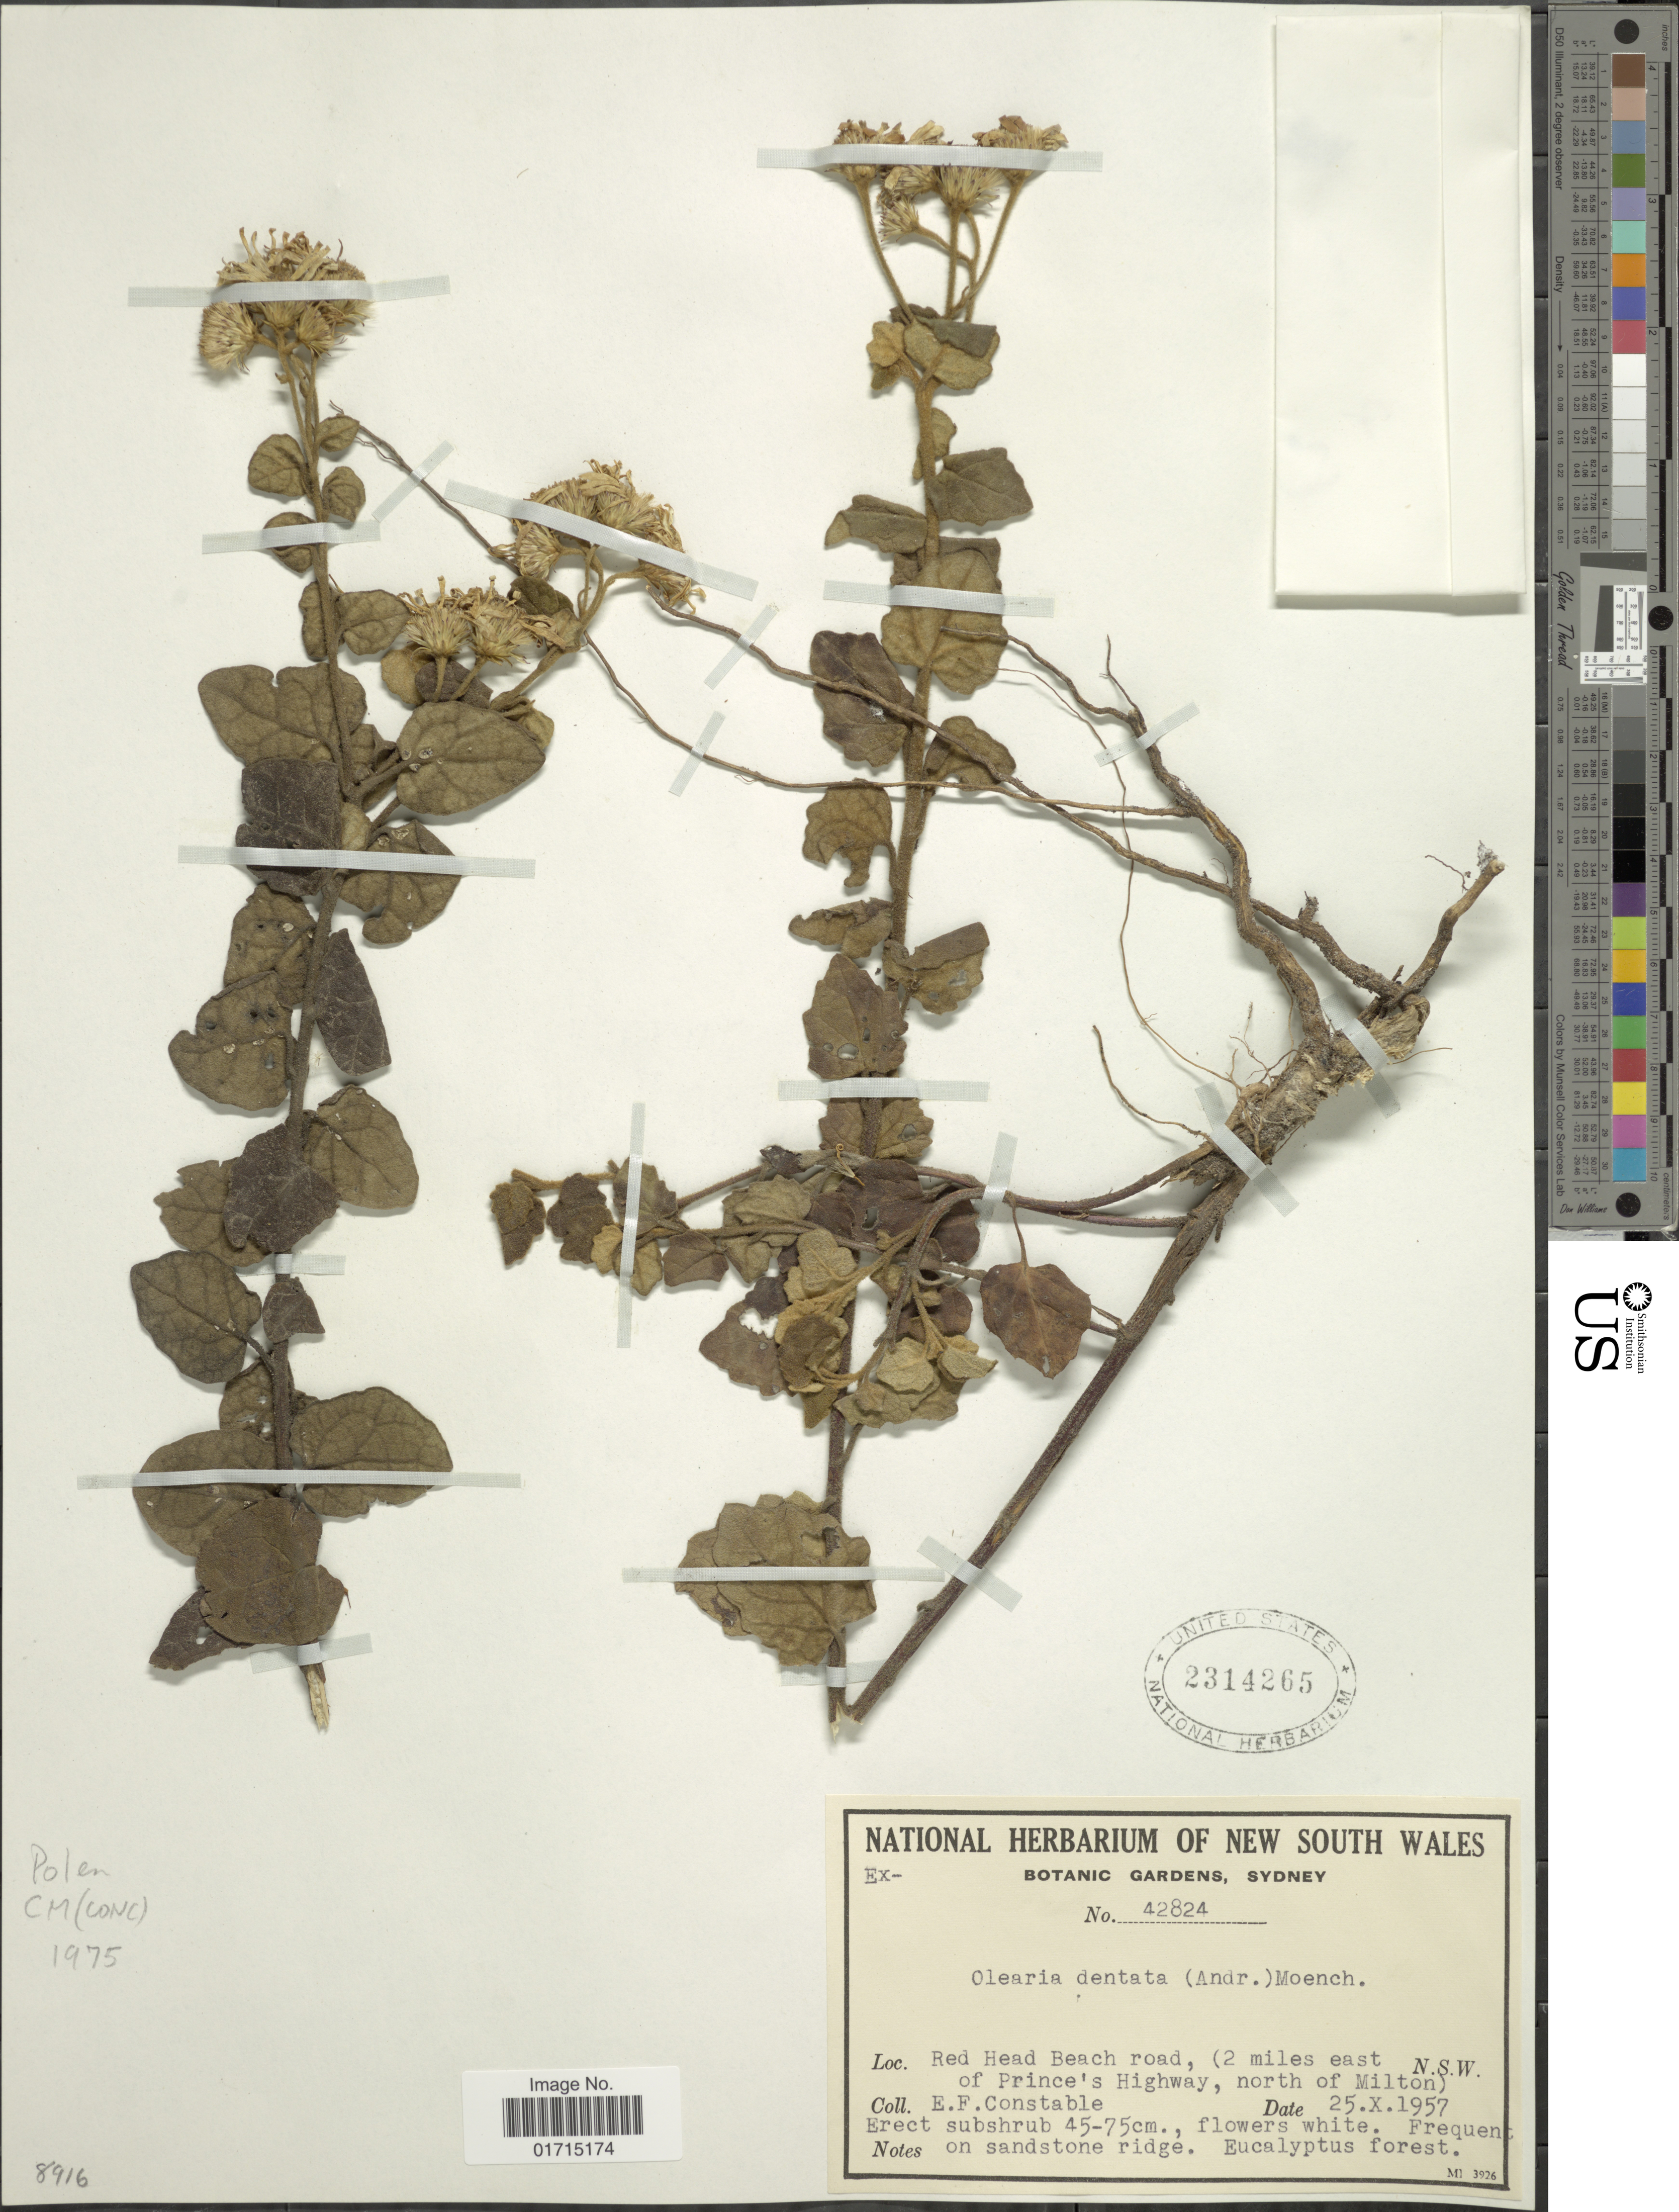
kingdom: Plantae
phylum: Tracheophyta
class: Magnoliopsida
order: Asterales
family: Asteraceae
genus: Olearia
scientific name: Olearia dentata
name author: Moench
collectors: E. F. Constable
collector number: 42824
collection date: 1957-10-25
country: Australia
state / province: New South Wales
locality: Red Head Beach road, (2 miles east of Prince's Highway, north of Milton) N. S. W.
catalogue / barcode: US 2314265